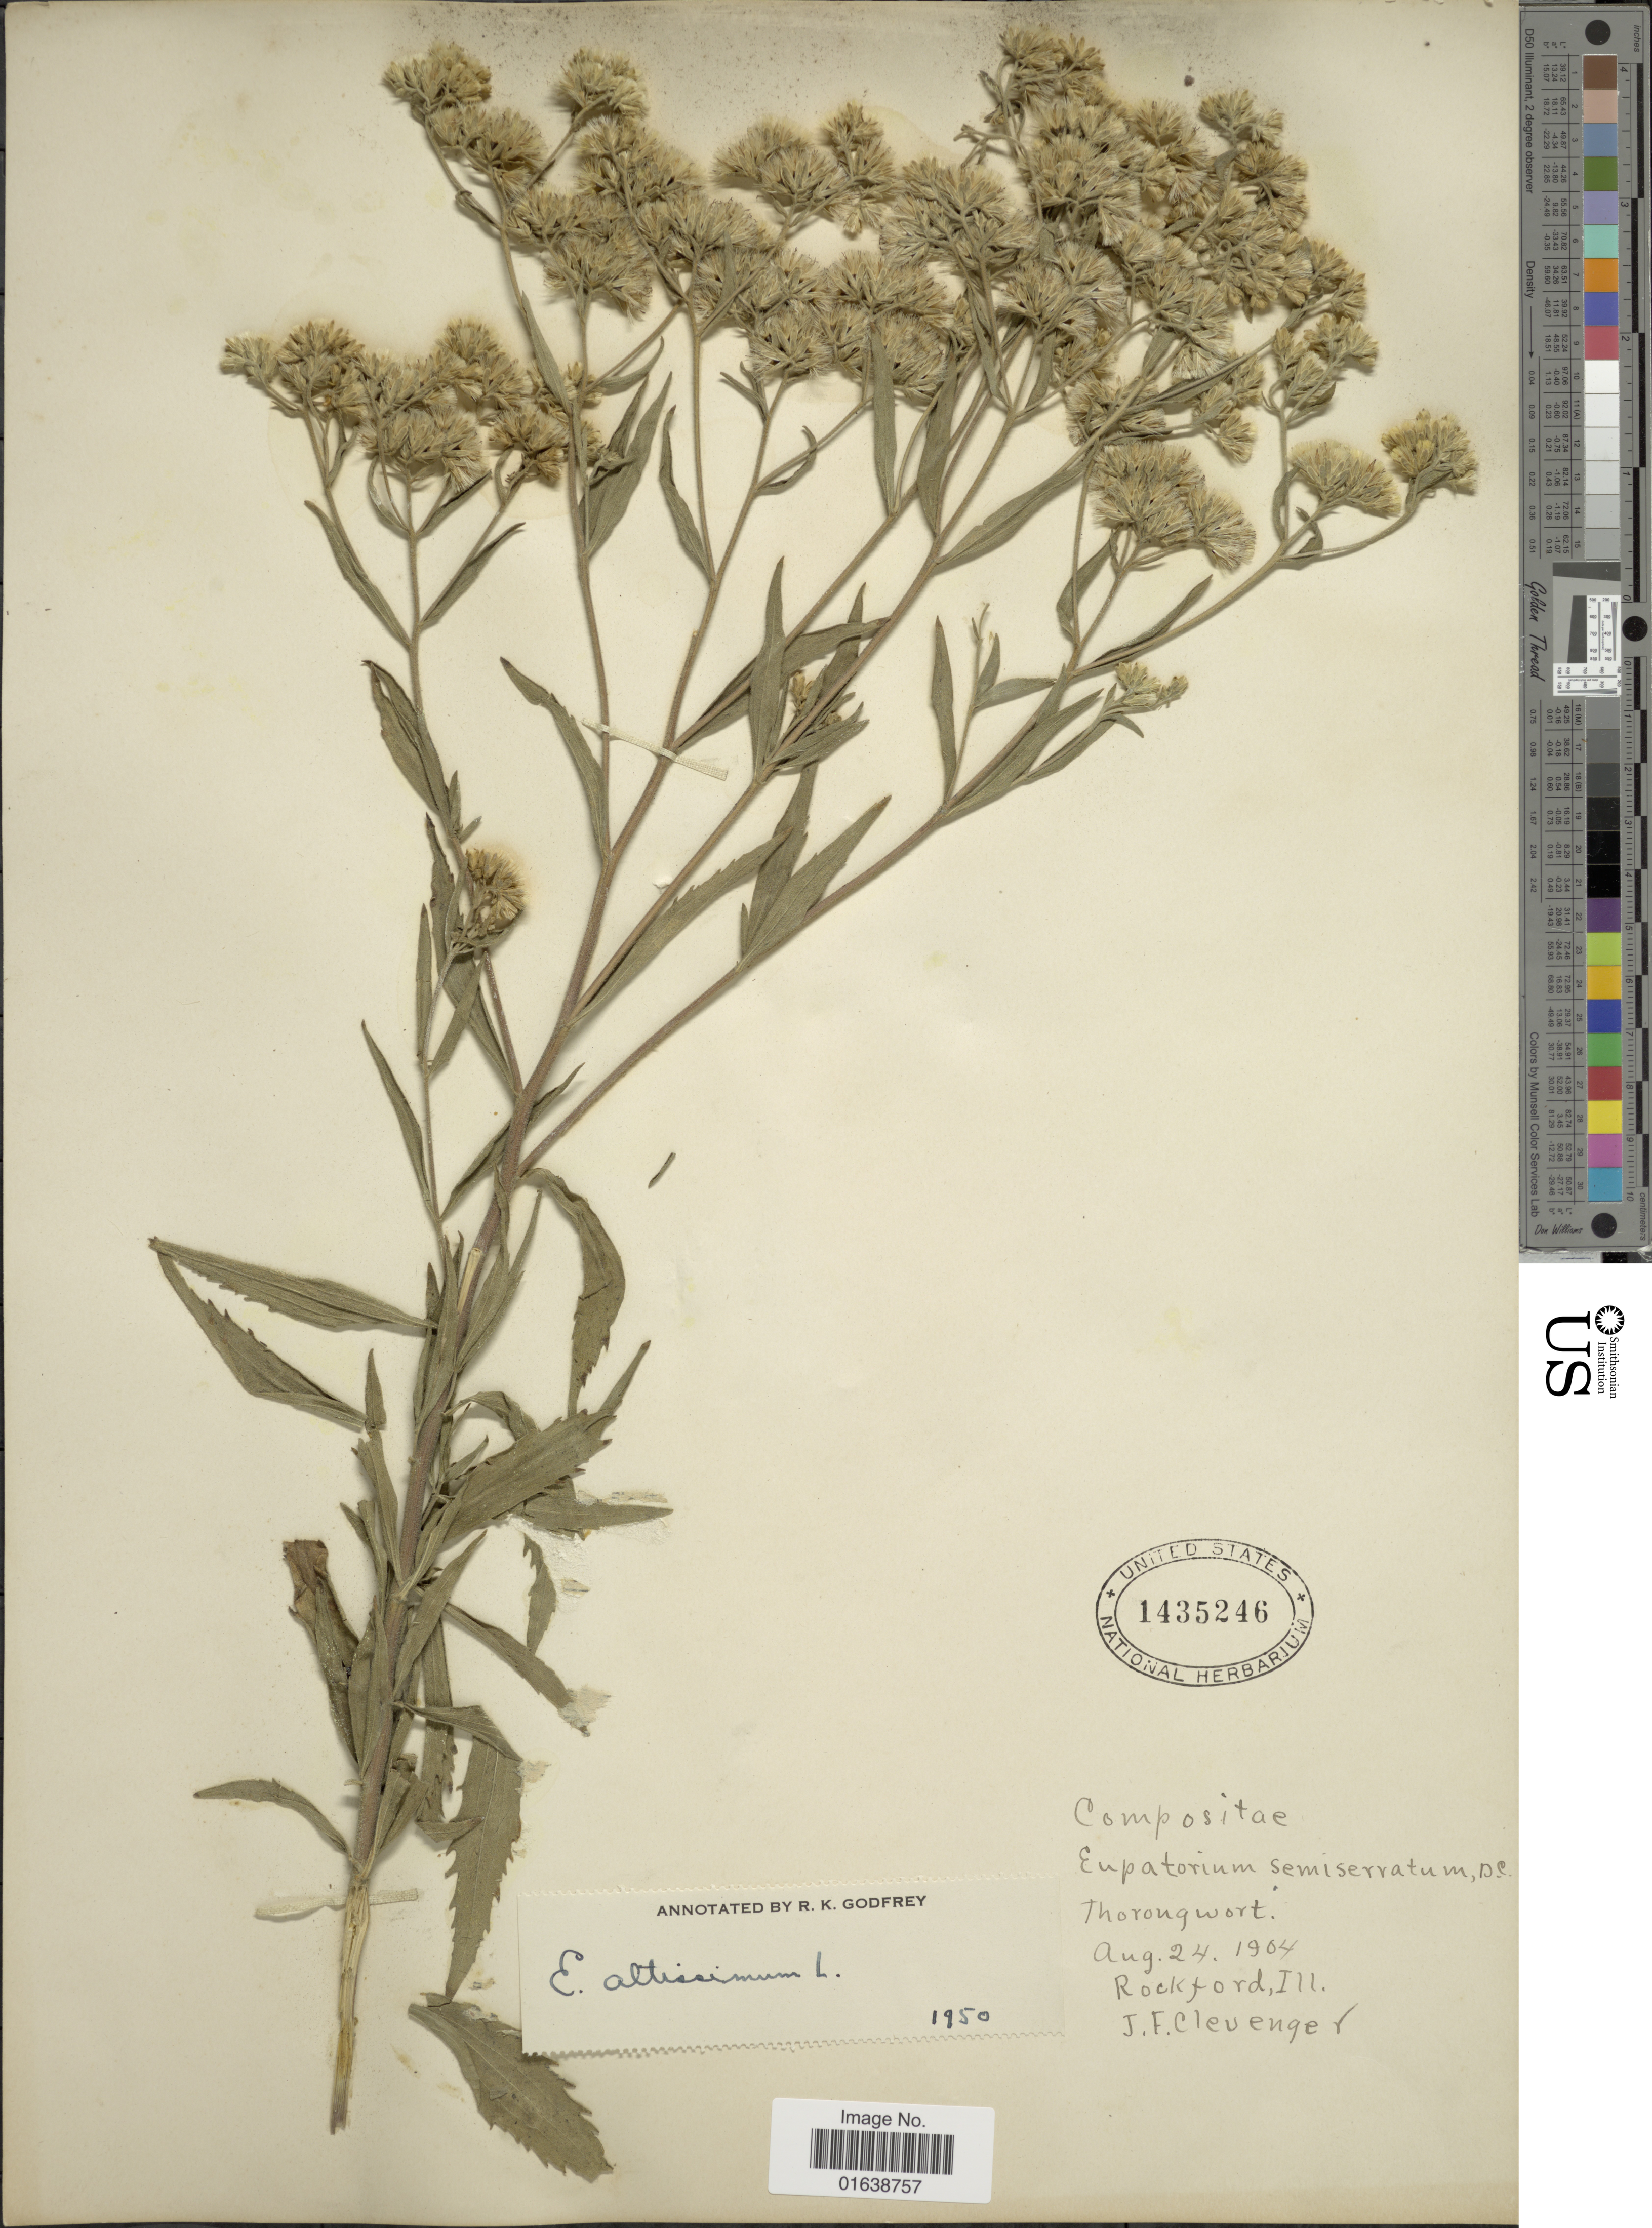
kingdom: Plantae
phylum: Tracheophyta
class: Magnoliopsida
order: Asterales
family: Asteraceae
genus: Eupatorium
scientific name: Eupatorium altissimum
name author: L.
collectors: J. F. Clevenger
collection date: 1904-08-24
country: United States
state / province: Illinois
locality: Thorongwort. Rockford,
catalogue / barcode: US 1435246